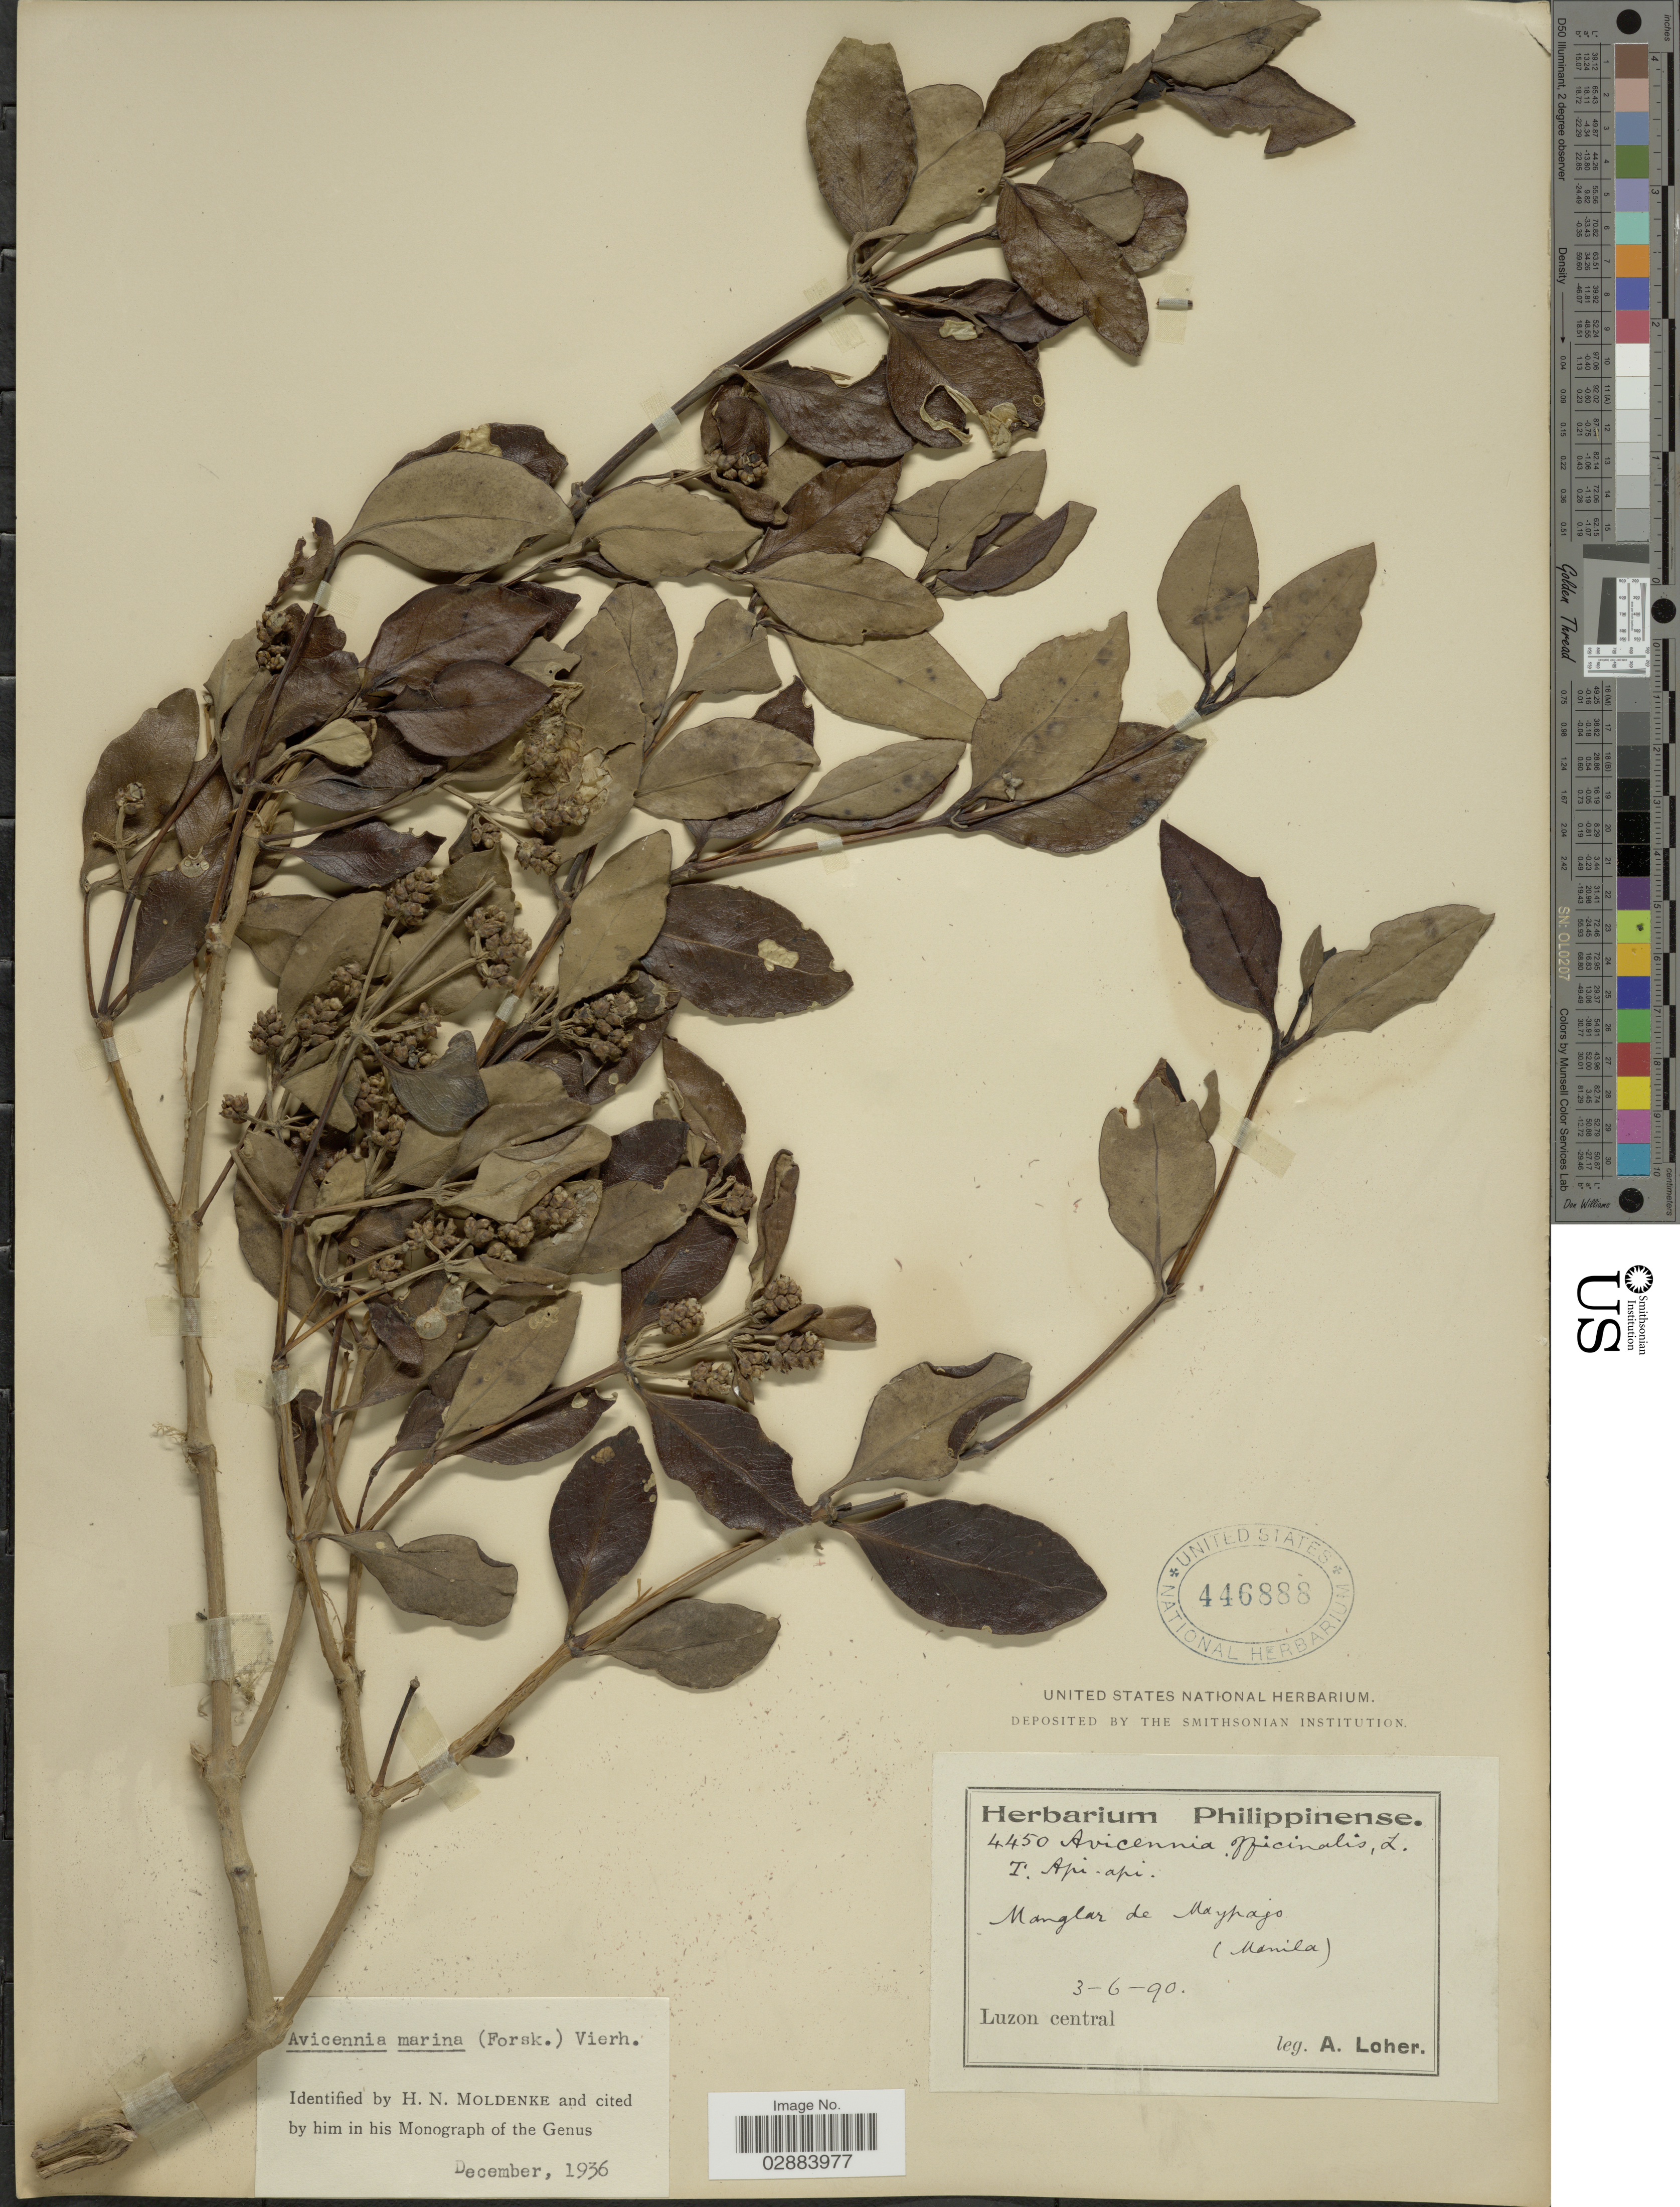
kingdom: Plantae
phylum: Tracheophyta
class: Magnoliopsida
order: Lamiales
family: Acanthaceae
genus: Avicennia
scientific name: Avicennia marina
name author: (Forssk.) Vierh.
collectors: A. Loher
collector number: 4450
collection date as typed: Transcribed d/m/y: 3/6/90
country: Philippines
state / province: Central Luzon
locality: Manglar de Maypajo. (Manila).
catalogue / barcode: US 446888